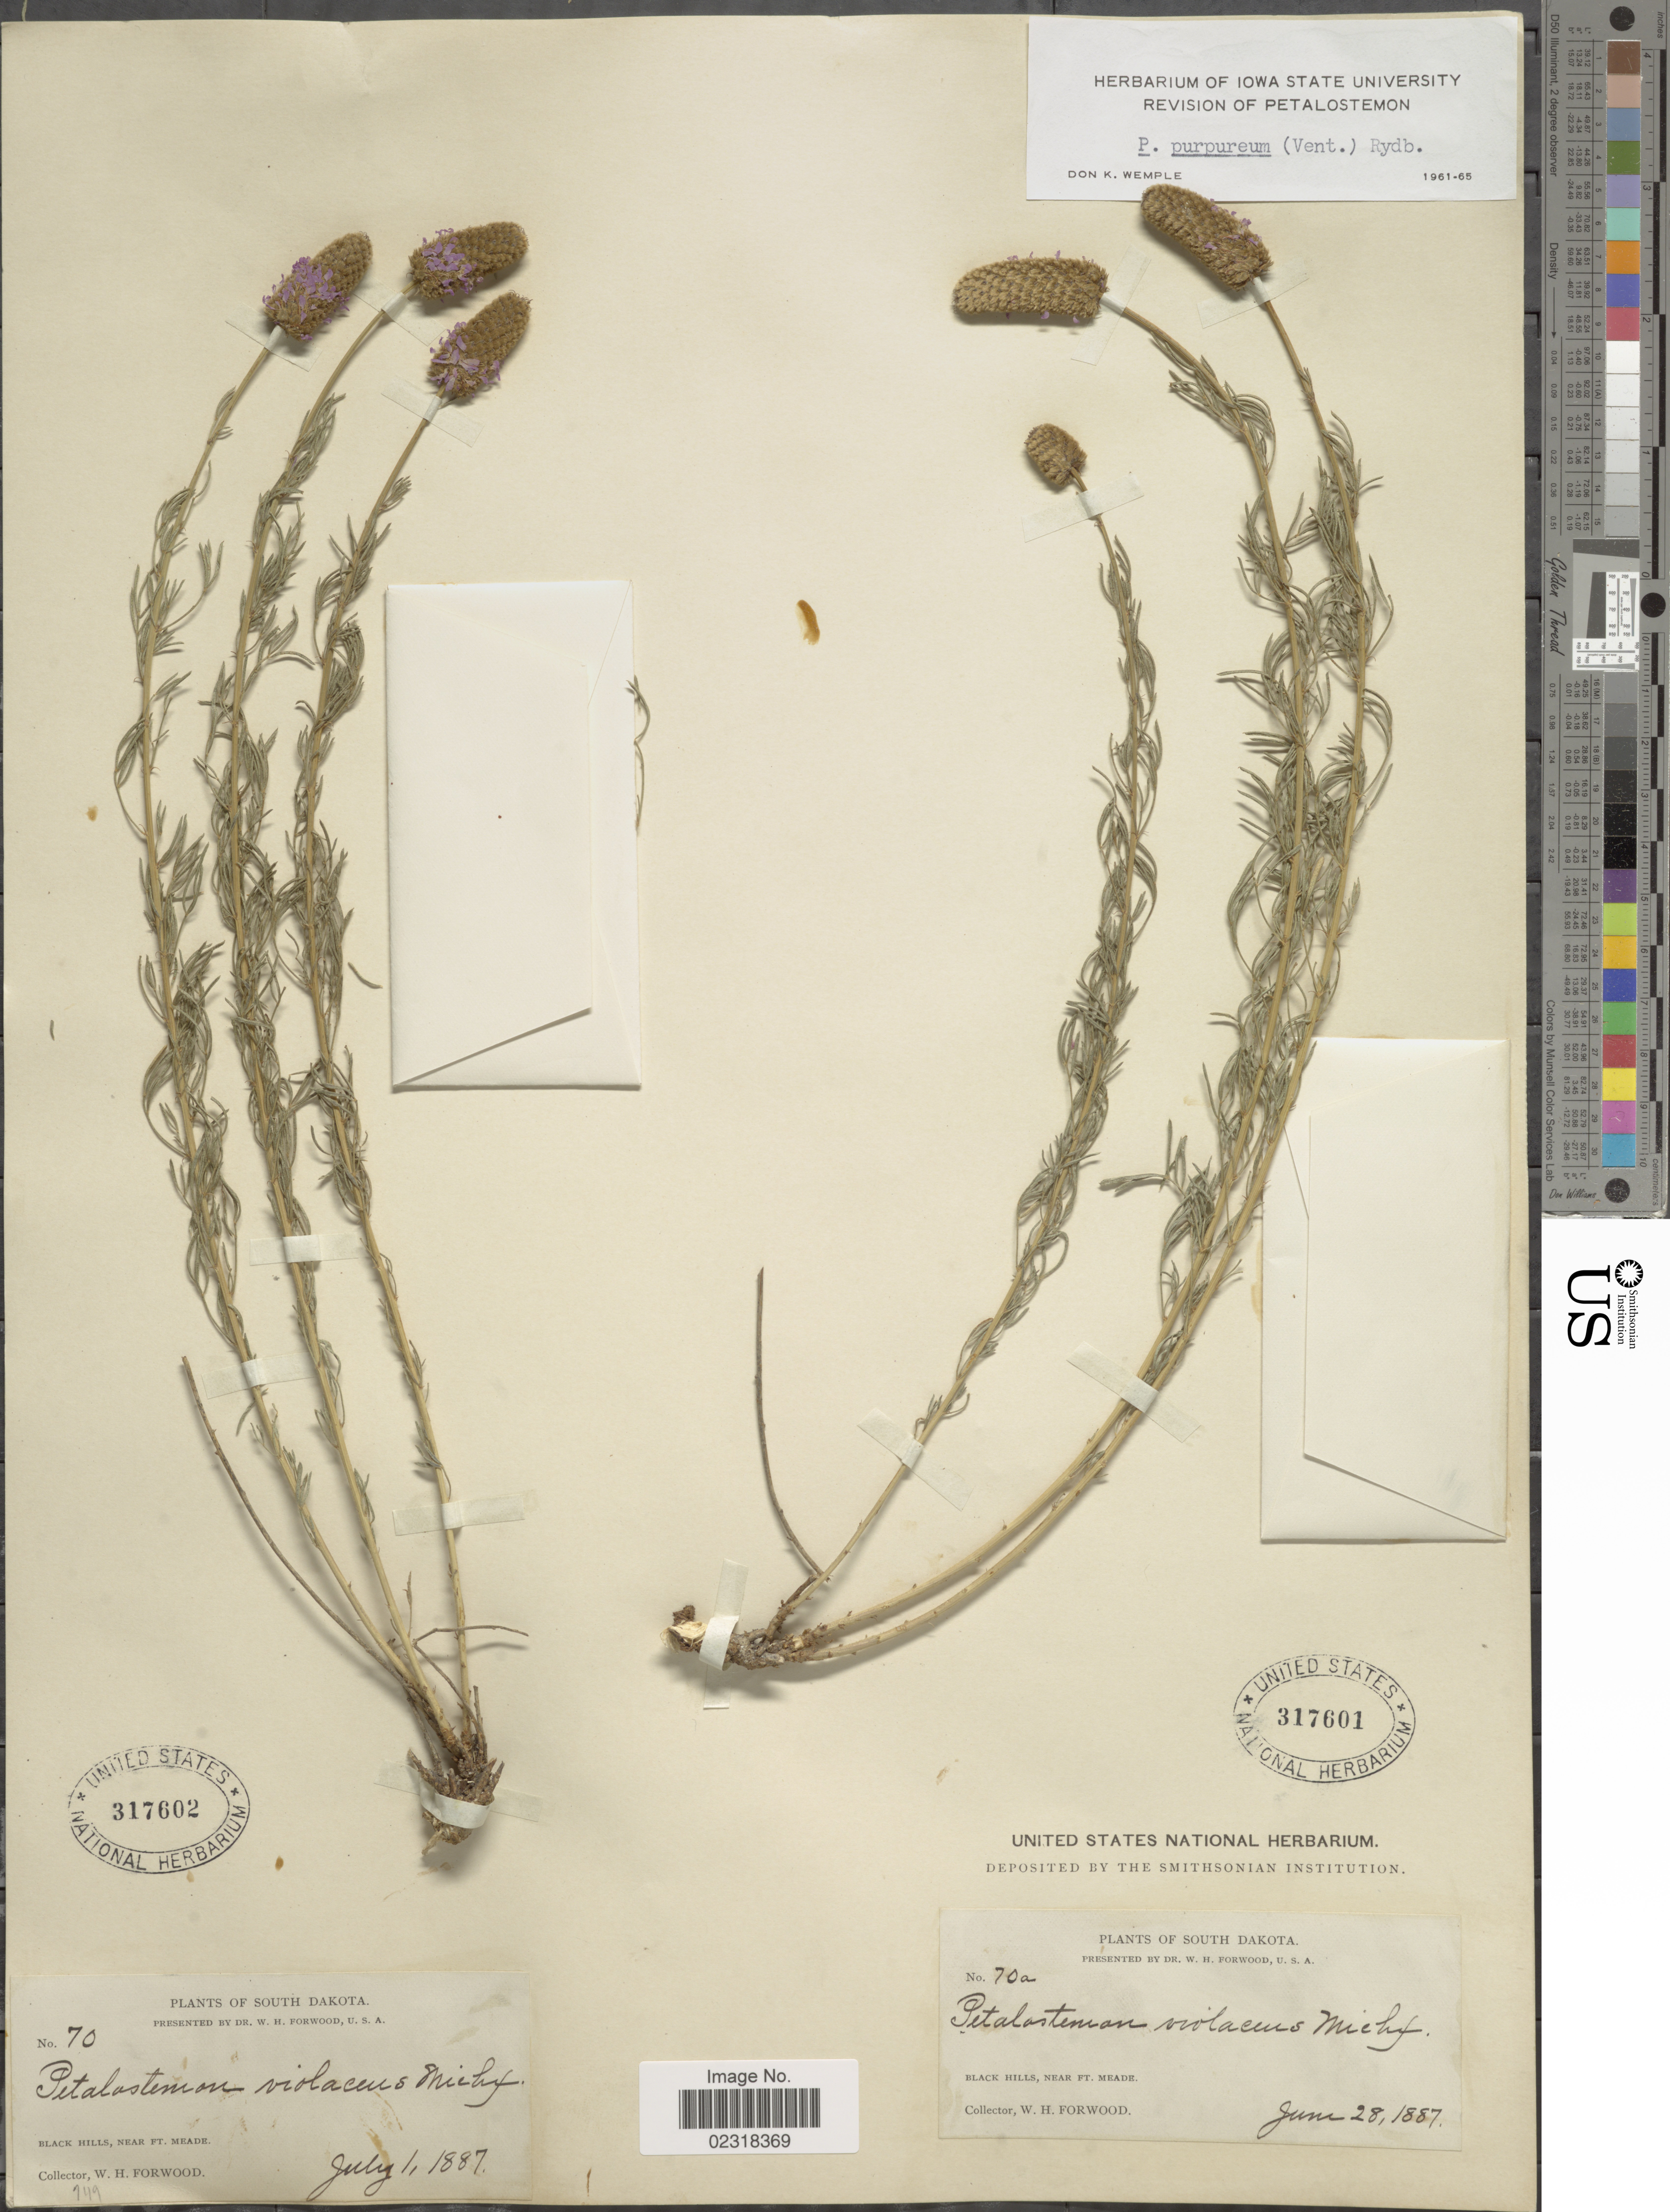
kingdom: Plantae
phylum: Tracheophyta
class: Magnoliopsida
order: Fabales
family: Fabaceae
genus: Dalea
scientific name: Dalea purpurea var. purpurea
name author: Vent.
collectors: W. Forwood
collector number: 70a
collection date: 1887-06-28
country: United States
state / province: South Dakota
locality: Black Hills, Near Ft. Meade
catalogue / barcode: US 317601-2